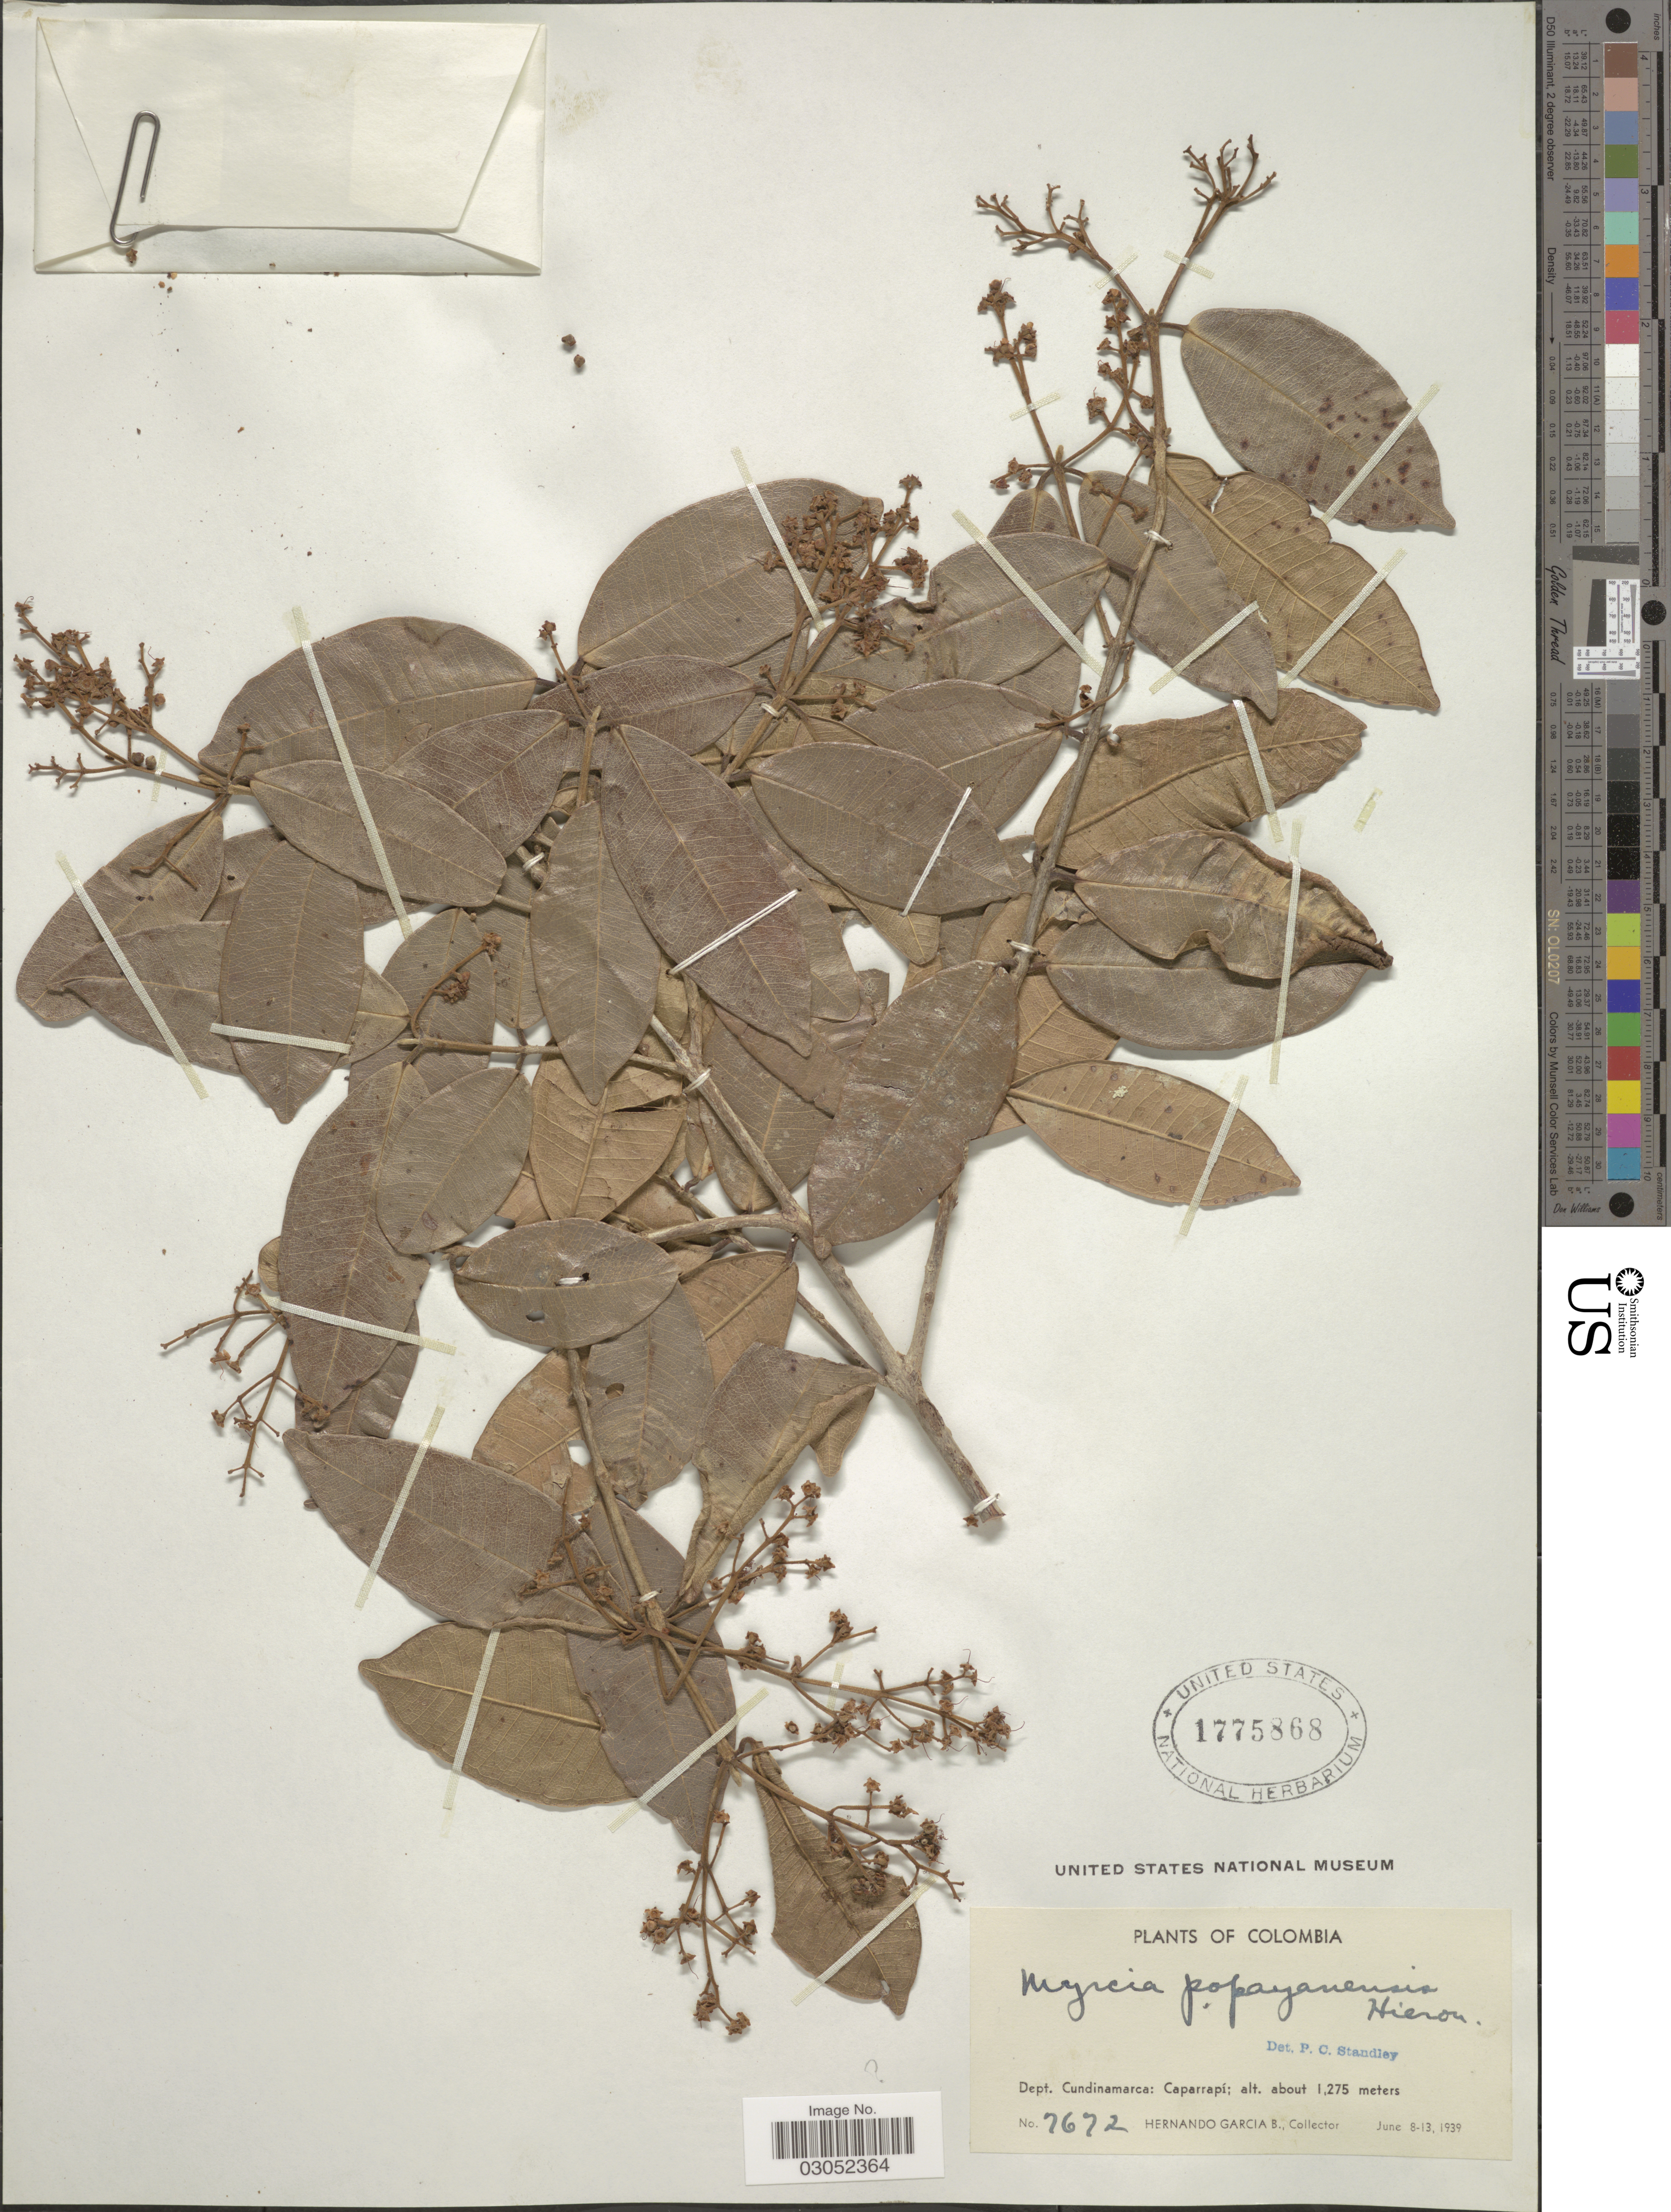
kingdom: Plantae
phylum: Tracheophyta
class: Magnoliopsida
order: Myrtales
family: Myrtaceae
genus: Myrcia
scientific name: Myrcia popayanensis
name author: Hieron.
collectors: H. García Barriga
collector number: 7672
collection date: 1939-06-08/1939-06-13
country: Colombia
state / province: Cundinamarca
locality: Dept. Cundinamarca: Caparrapí.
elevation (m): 1275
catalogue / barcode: US 1775868